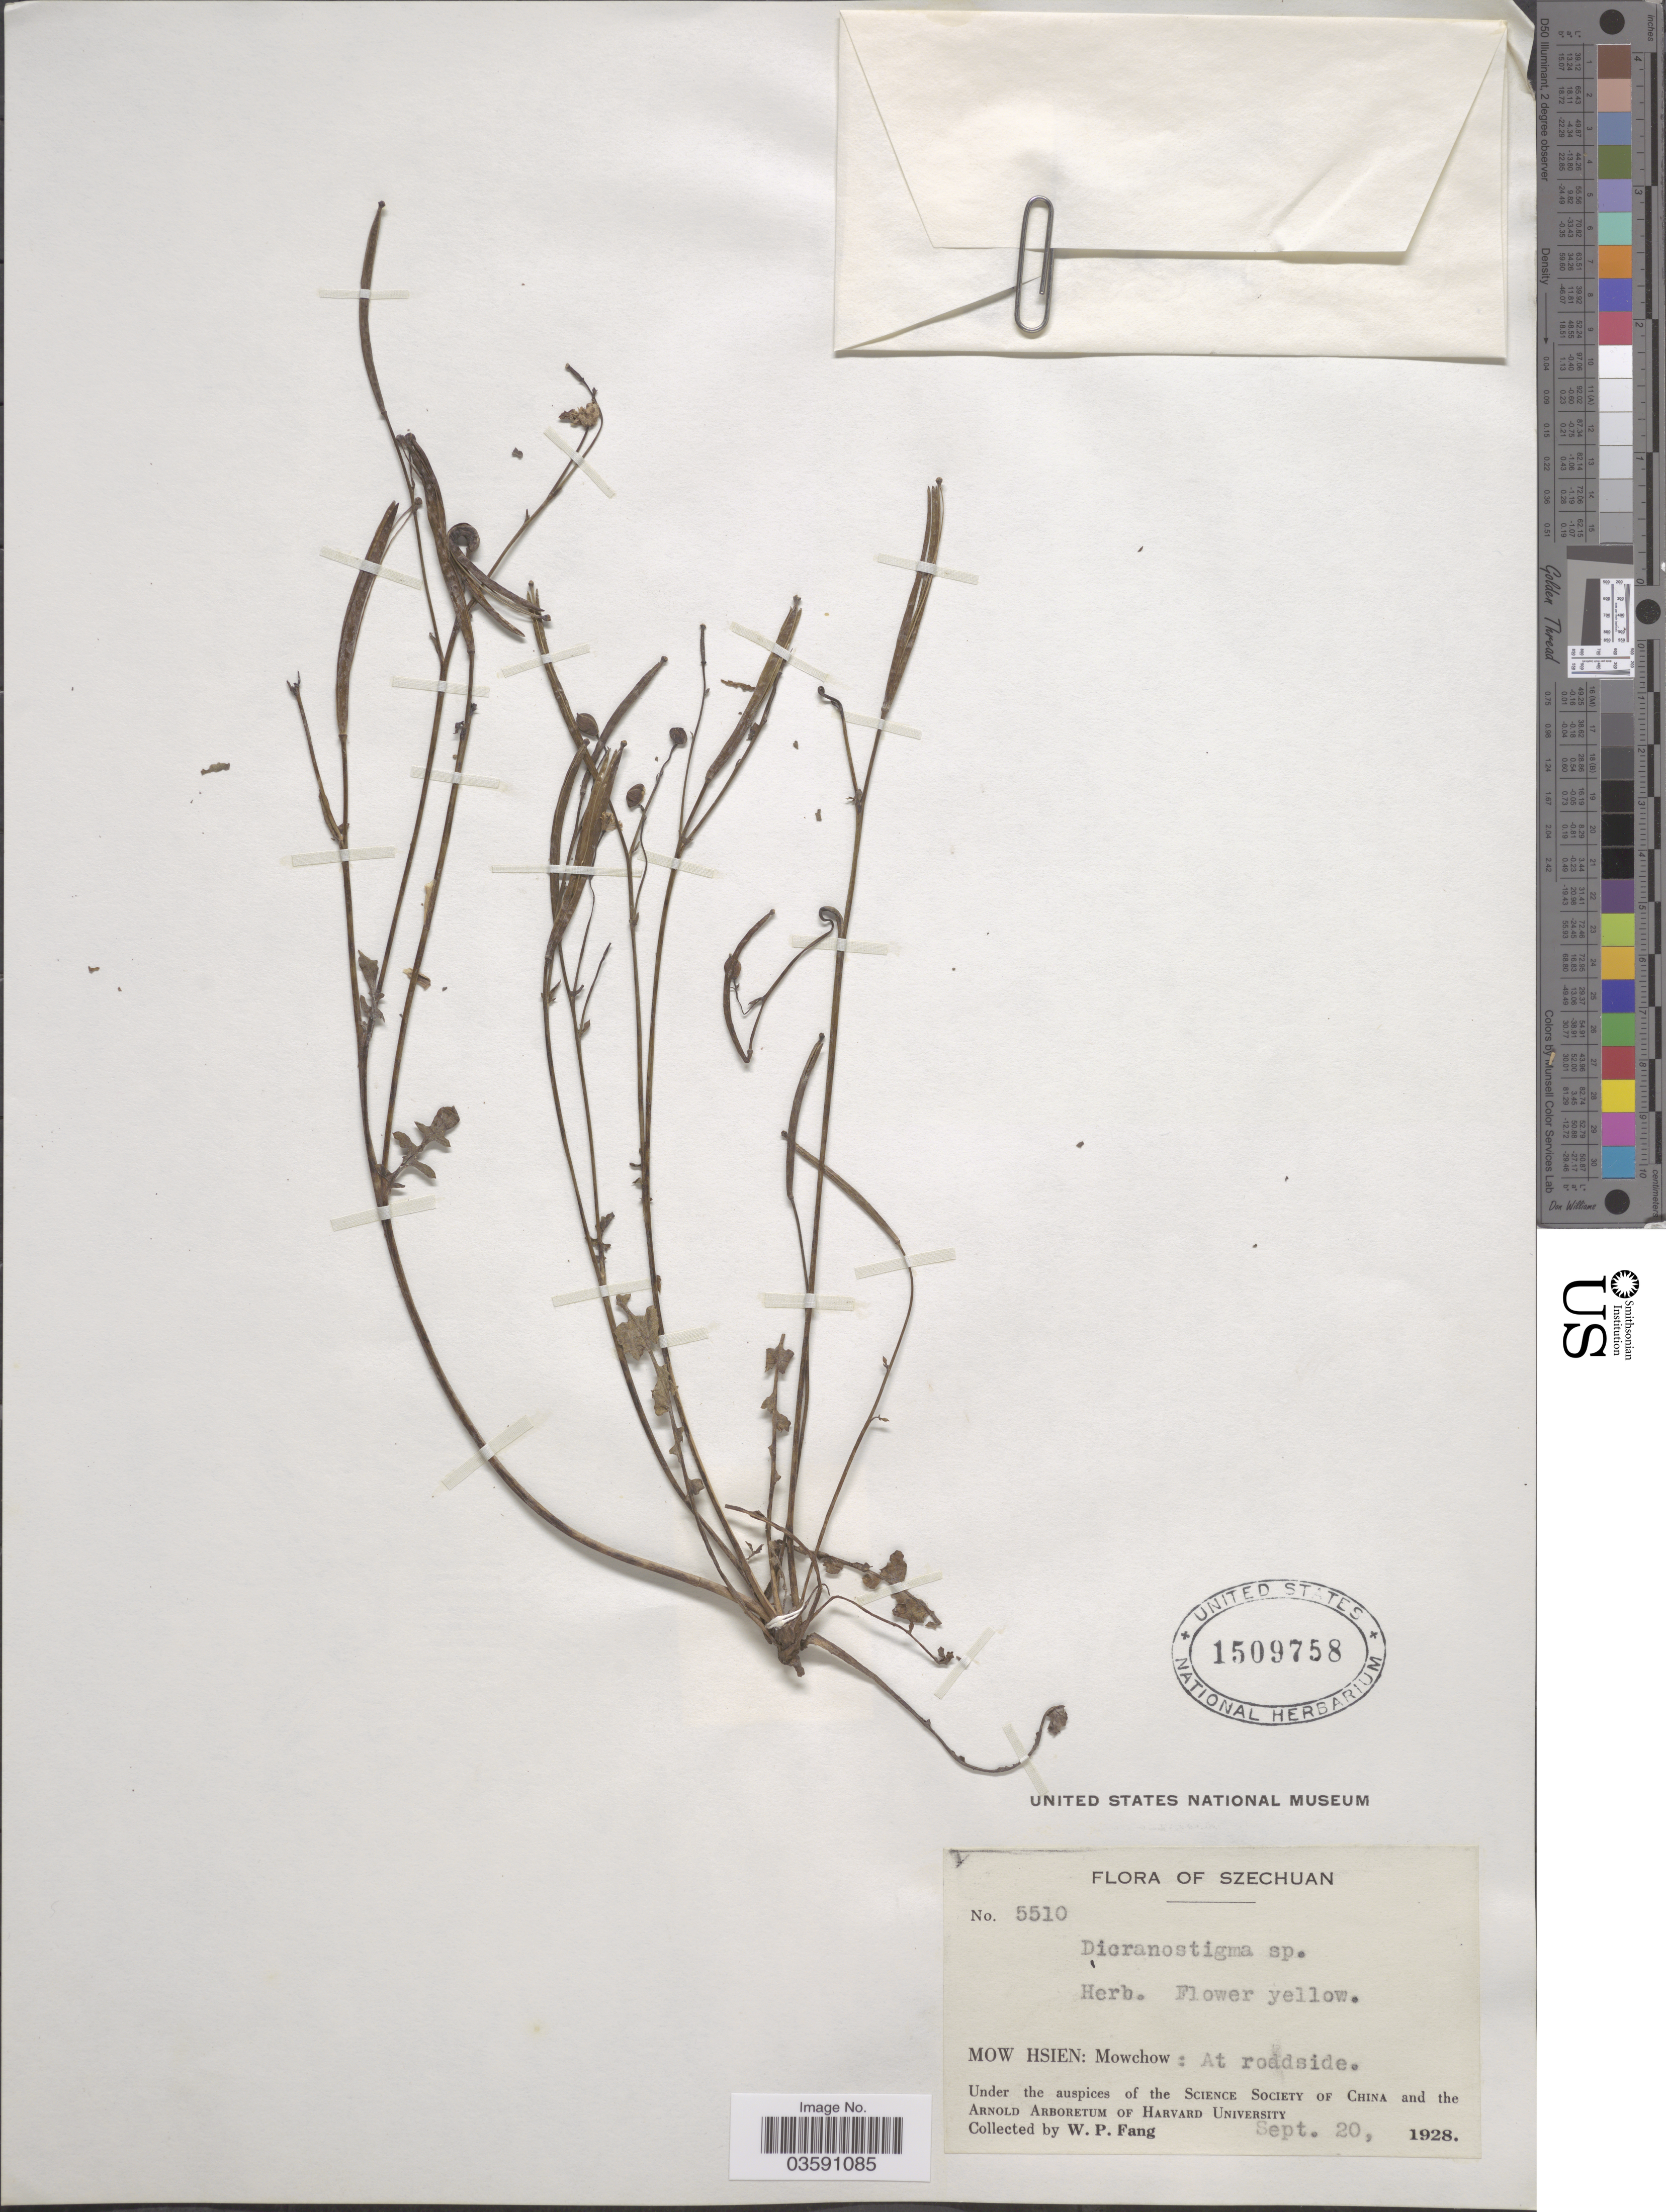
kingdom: Plantae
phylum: Tracheophyta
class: Magnoliopsida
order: Ranunculales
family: Papaveraceae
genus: Dicranostigma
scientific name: Dicranostigma sp.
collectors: W. P. Fang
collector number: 5510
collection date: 1928-09-20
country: China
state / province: Sichuan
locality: Mow Hsien: Mowchow: At roadside.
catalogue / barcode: US 1509758